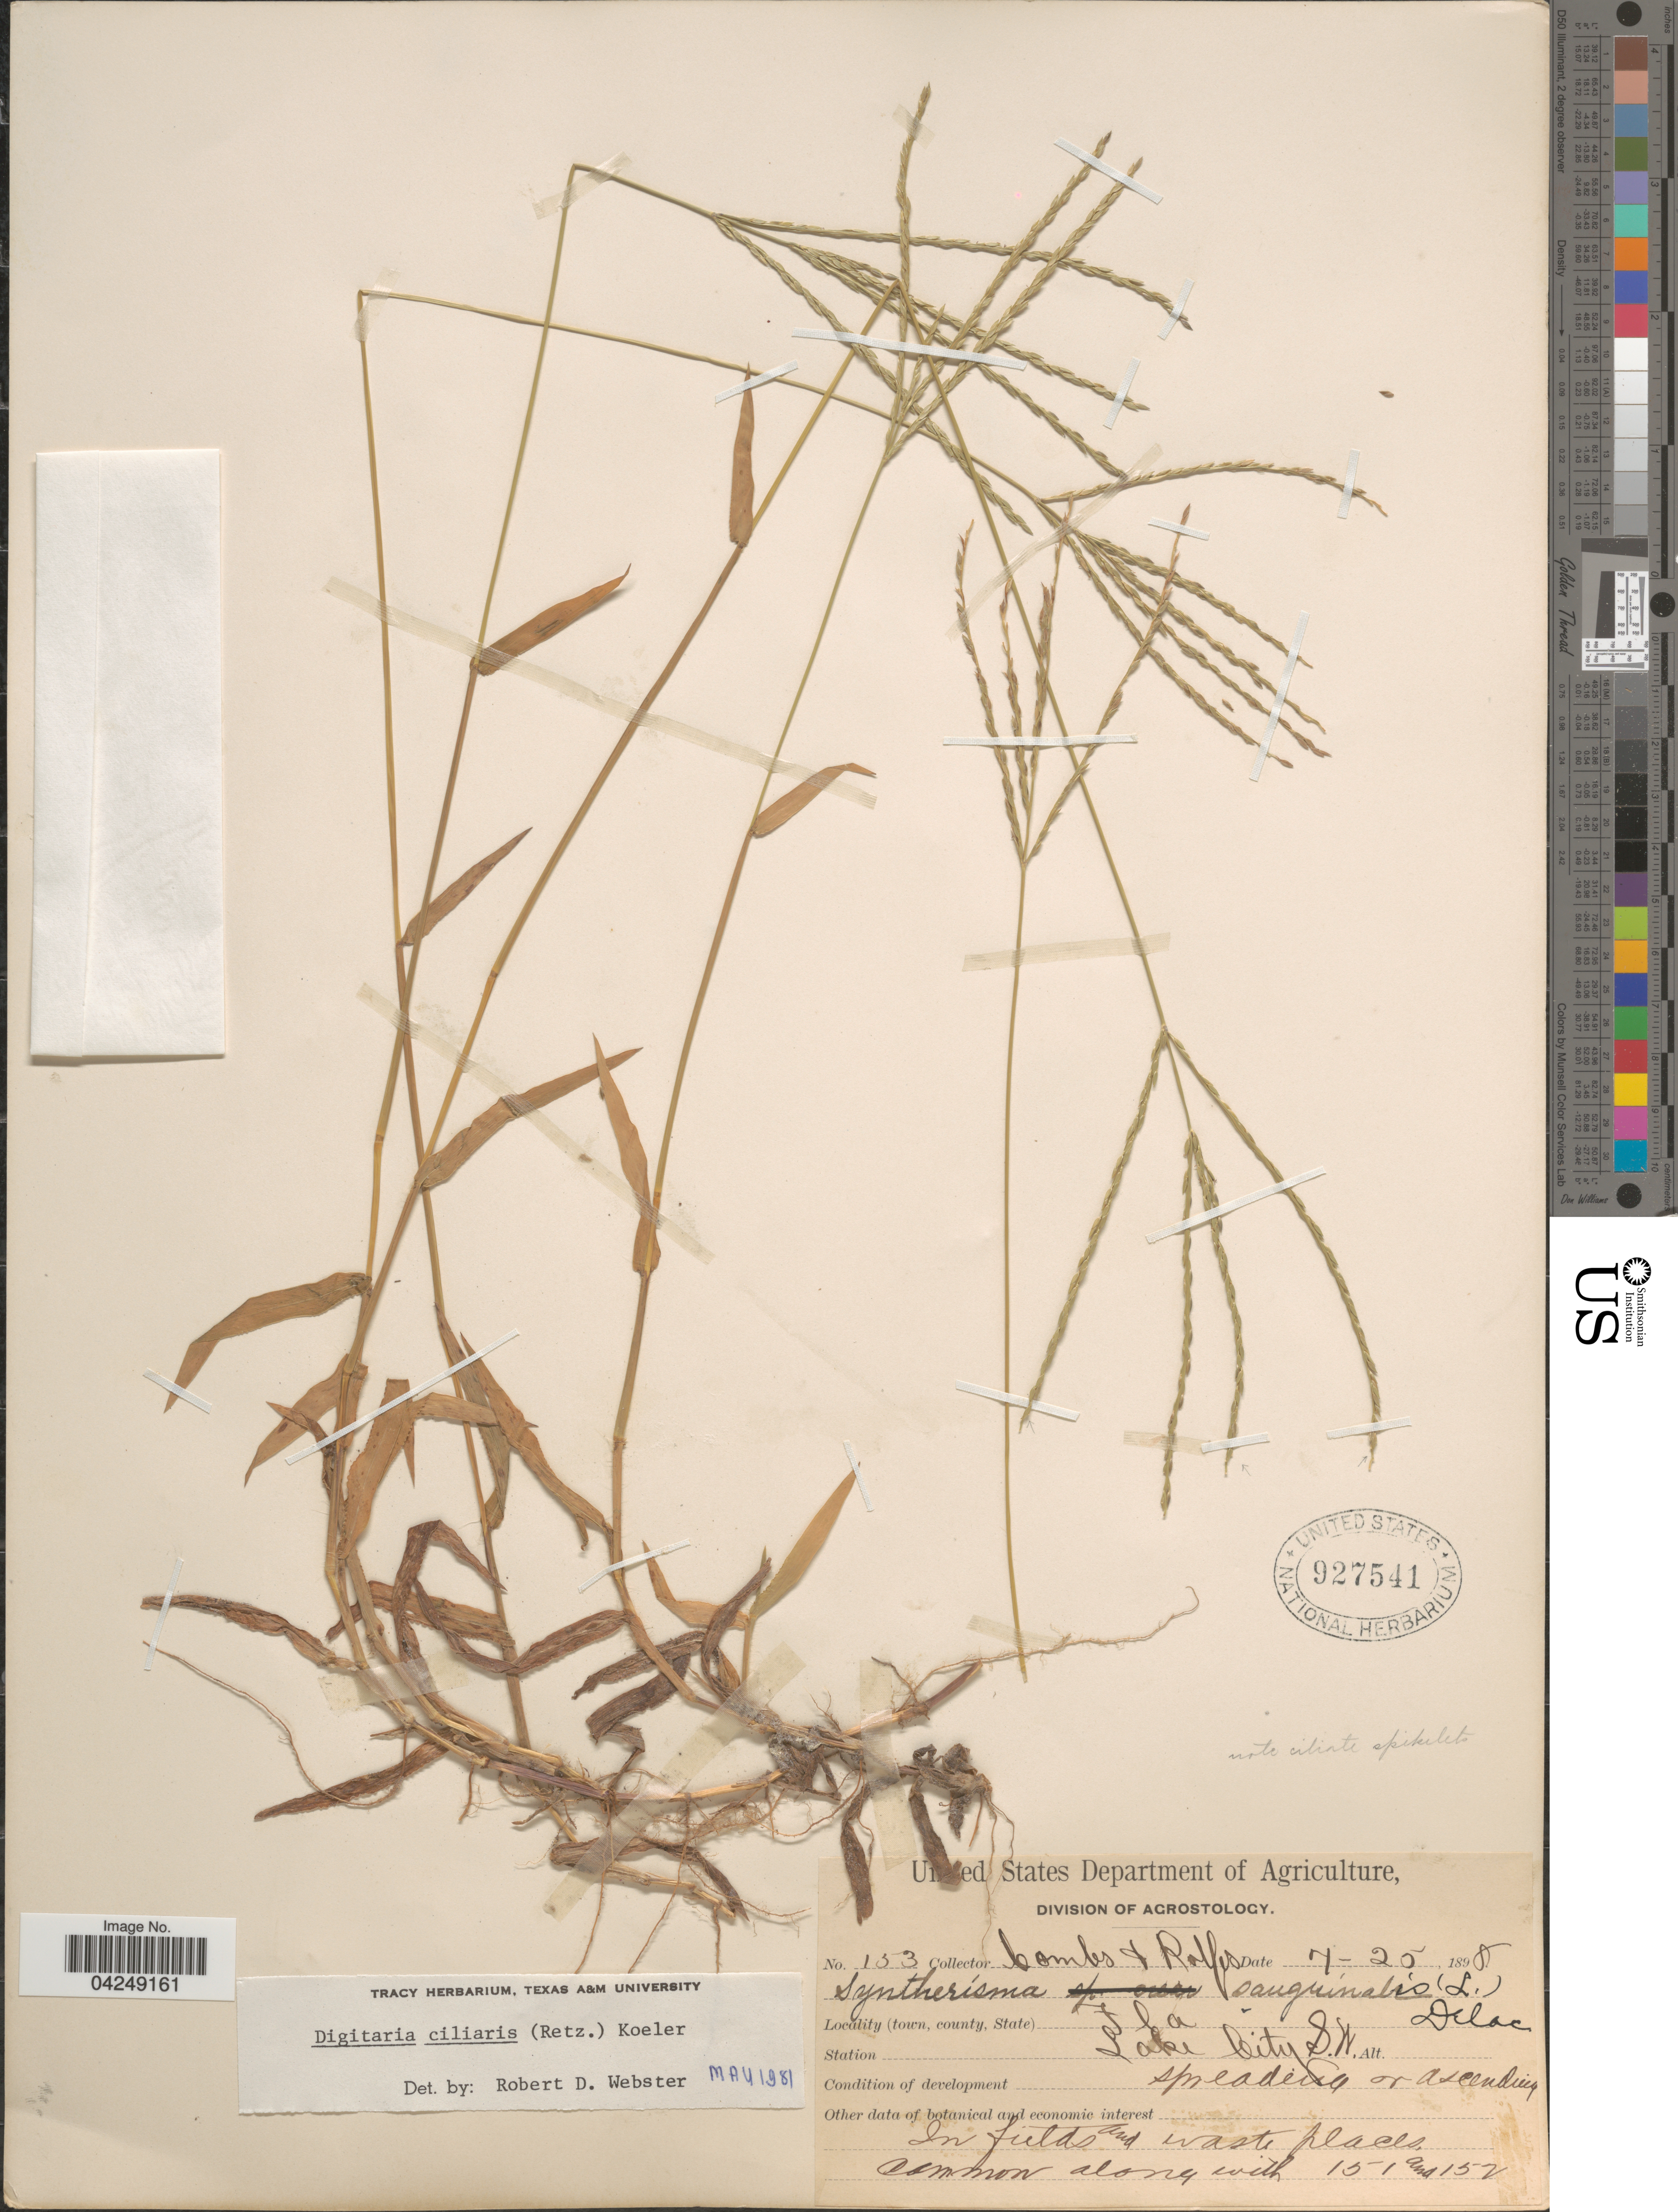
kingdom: Plantae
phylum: Tracheophyta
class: Liliopsida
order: Poales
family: Poaceae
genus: Digitaria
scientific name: Digitaria ciliaris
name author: (Retz.) Koeler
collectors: -. Combs & Rolfs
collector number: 153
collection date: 1898-07-25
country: United States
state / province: Florida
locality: Station Lake City S. W.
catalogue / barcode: US 927541